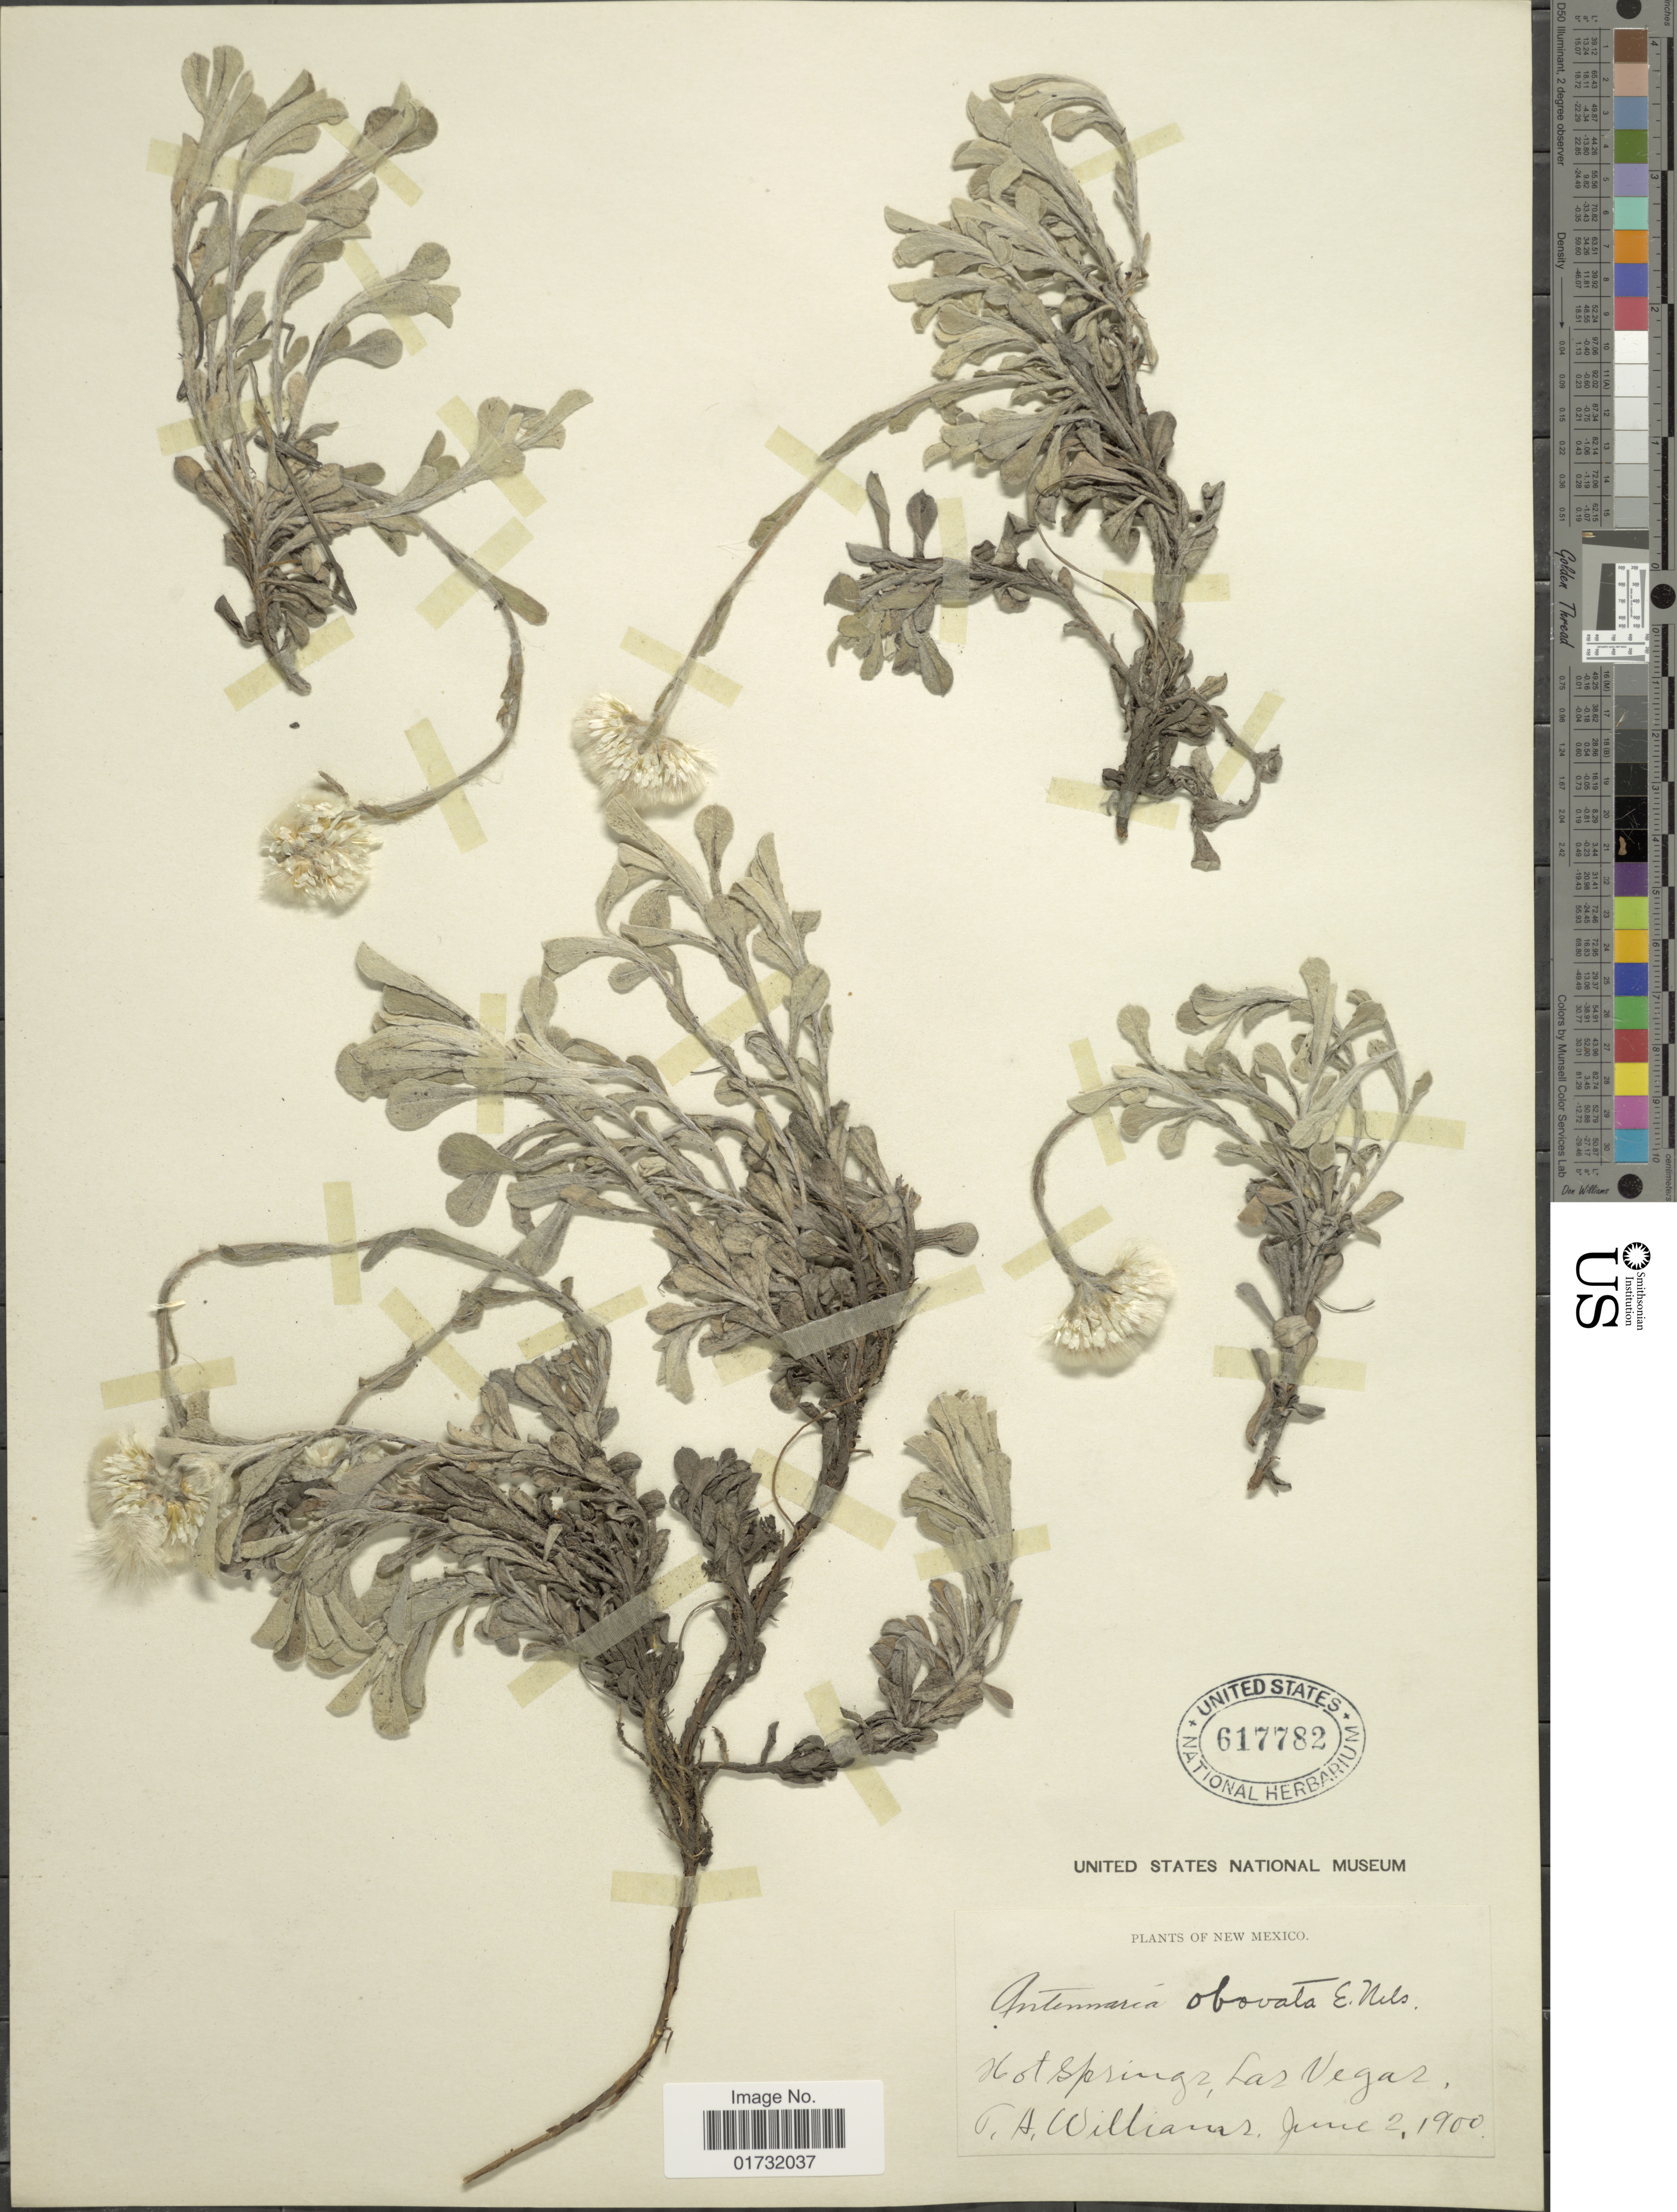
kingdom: Plantae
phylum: Tracheophyta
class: Magnoliopsida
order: Asterales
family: Asteraceae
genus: Antennaria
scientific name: Antennaria obovata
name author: E.E. Nelson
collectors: T. A. Williams (herbarium)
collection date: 1900-06-02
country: United States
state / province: New Mexico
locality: Hot Springs, Las Vegas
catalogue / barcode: US 617782